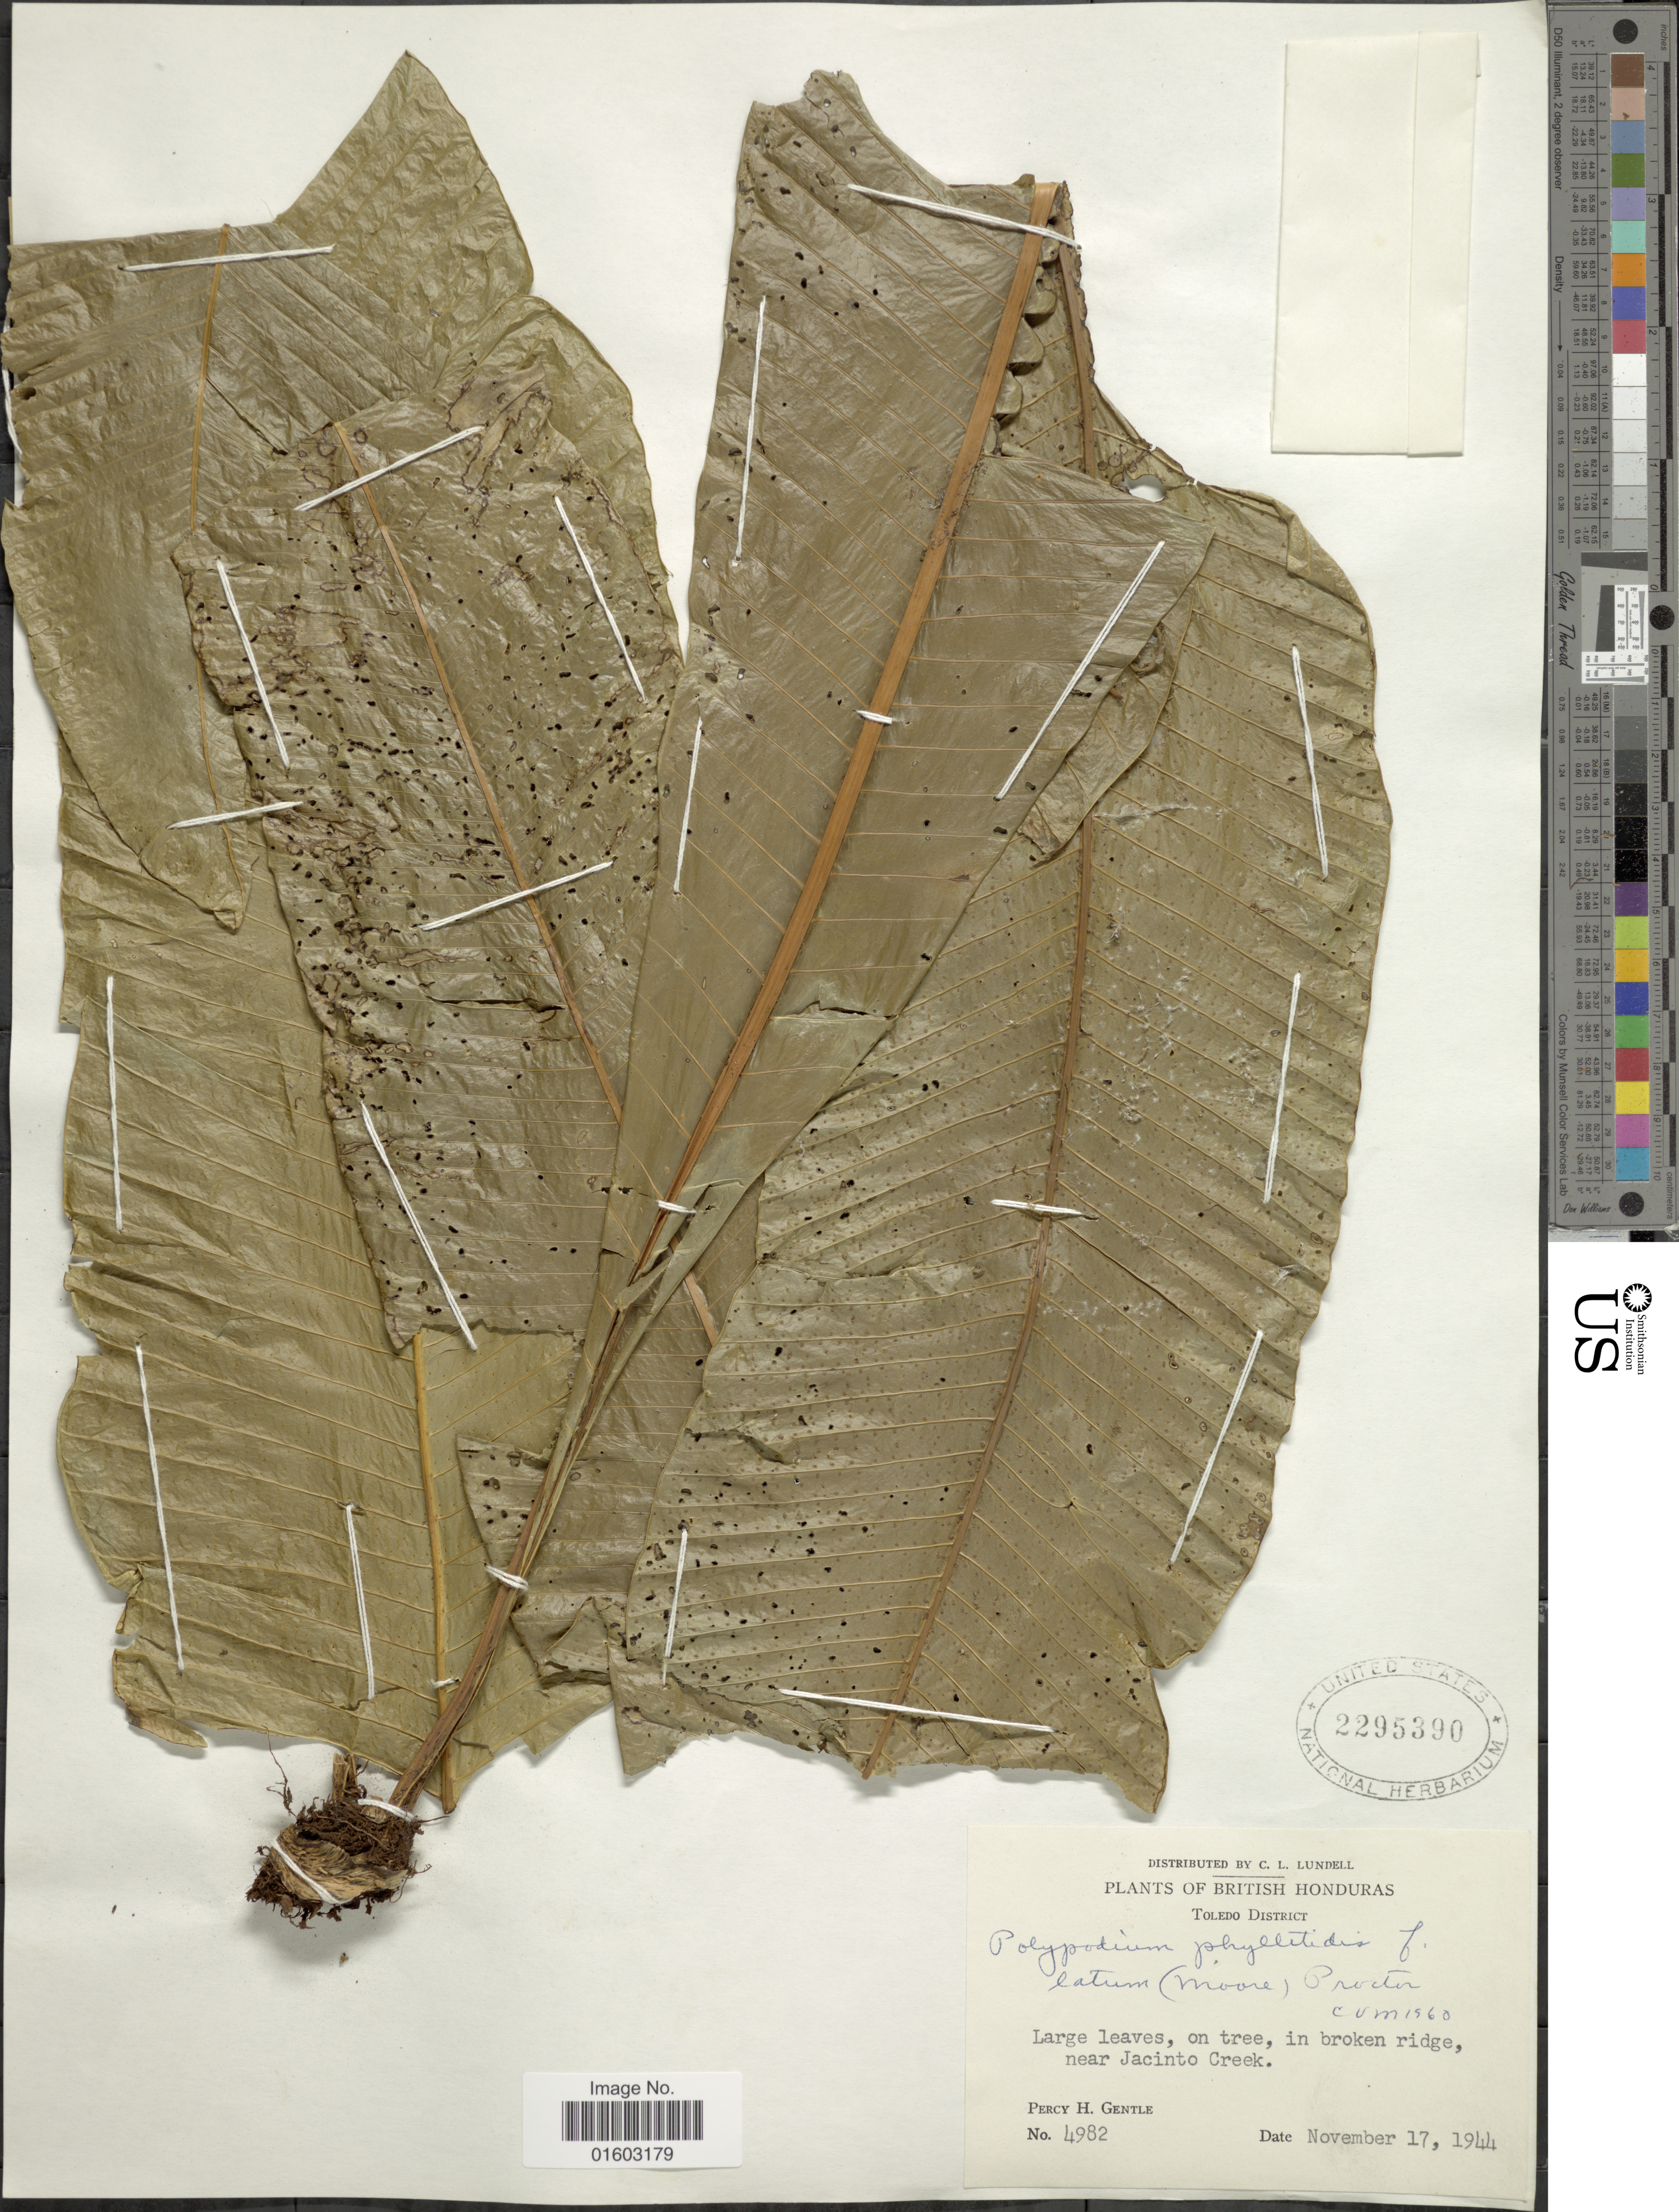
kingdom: Plantae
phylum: Tracheophyta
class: Polypodiopsida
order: Polypodiales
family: Polypodiaceae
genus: Campyloneurum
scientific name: Campyloneurum phyllitidis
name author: (L.) C. Presl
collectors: P. H. Gentle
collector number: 4982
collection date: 1944-11-17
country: Belize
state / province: Toledo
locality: British Honduras, Toledo District. in broken ridge near Jacinto Creek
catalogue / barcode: US 2295390